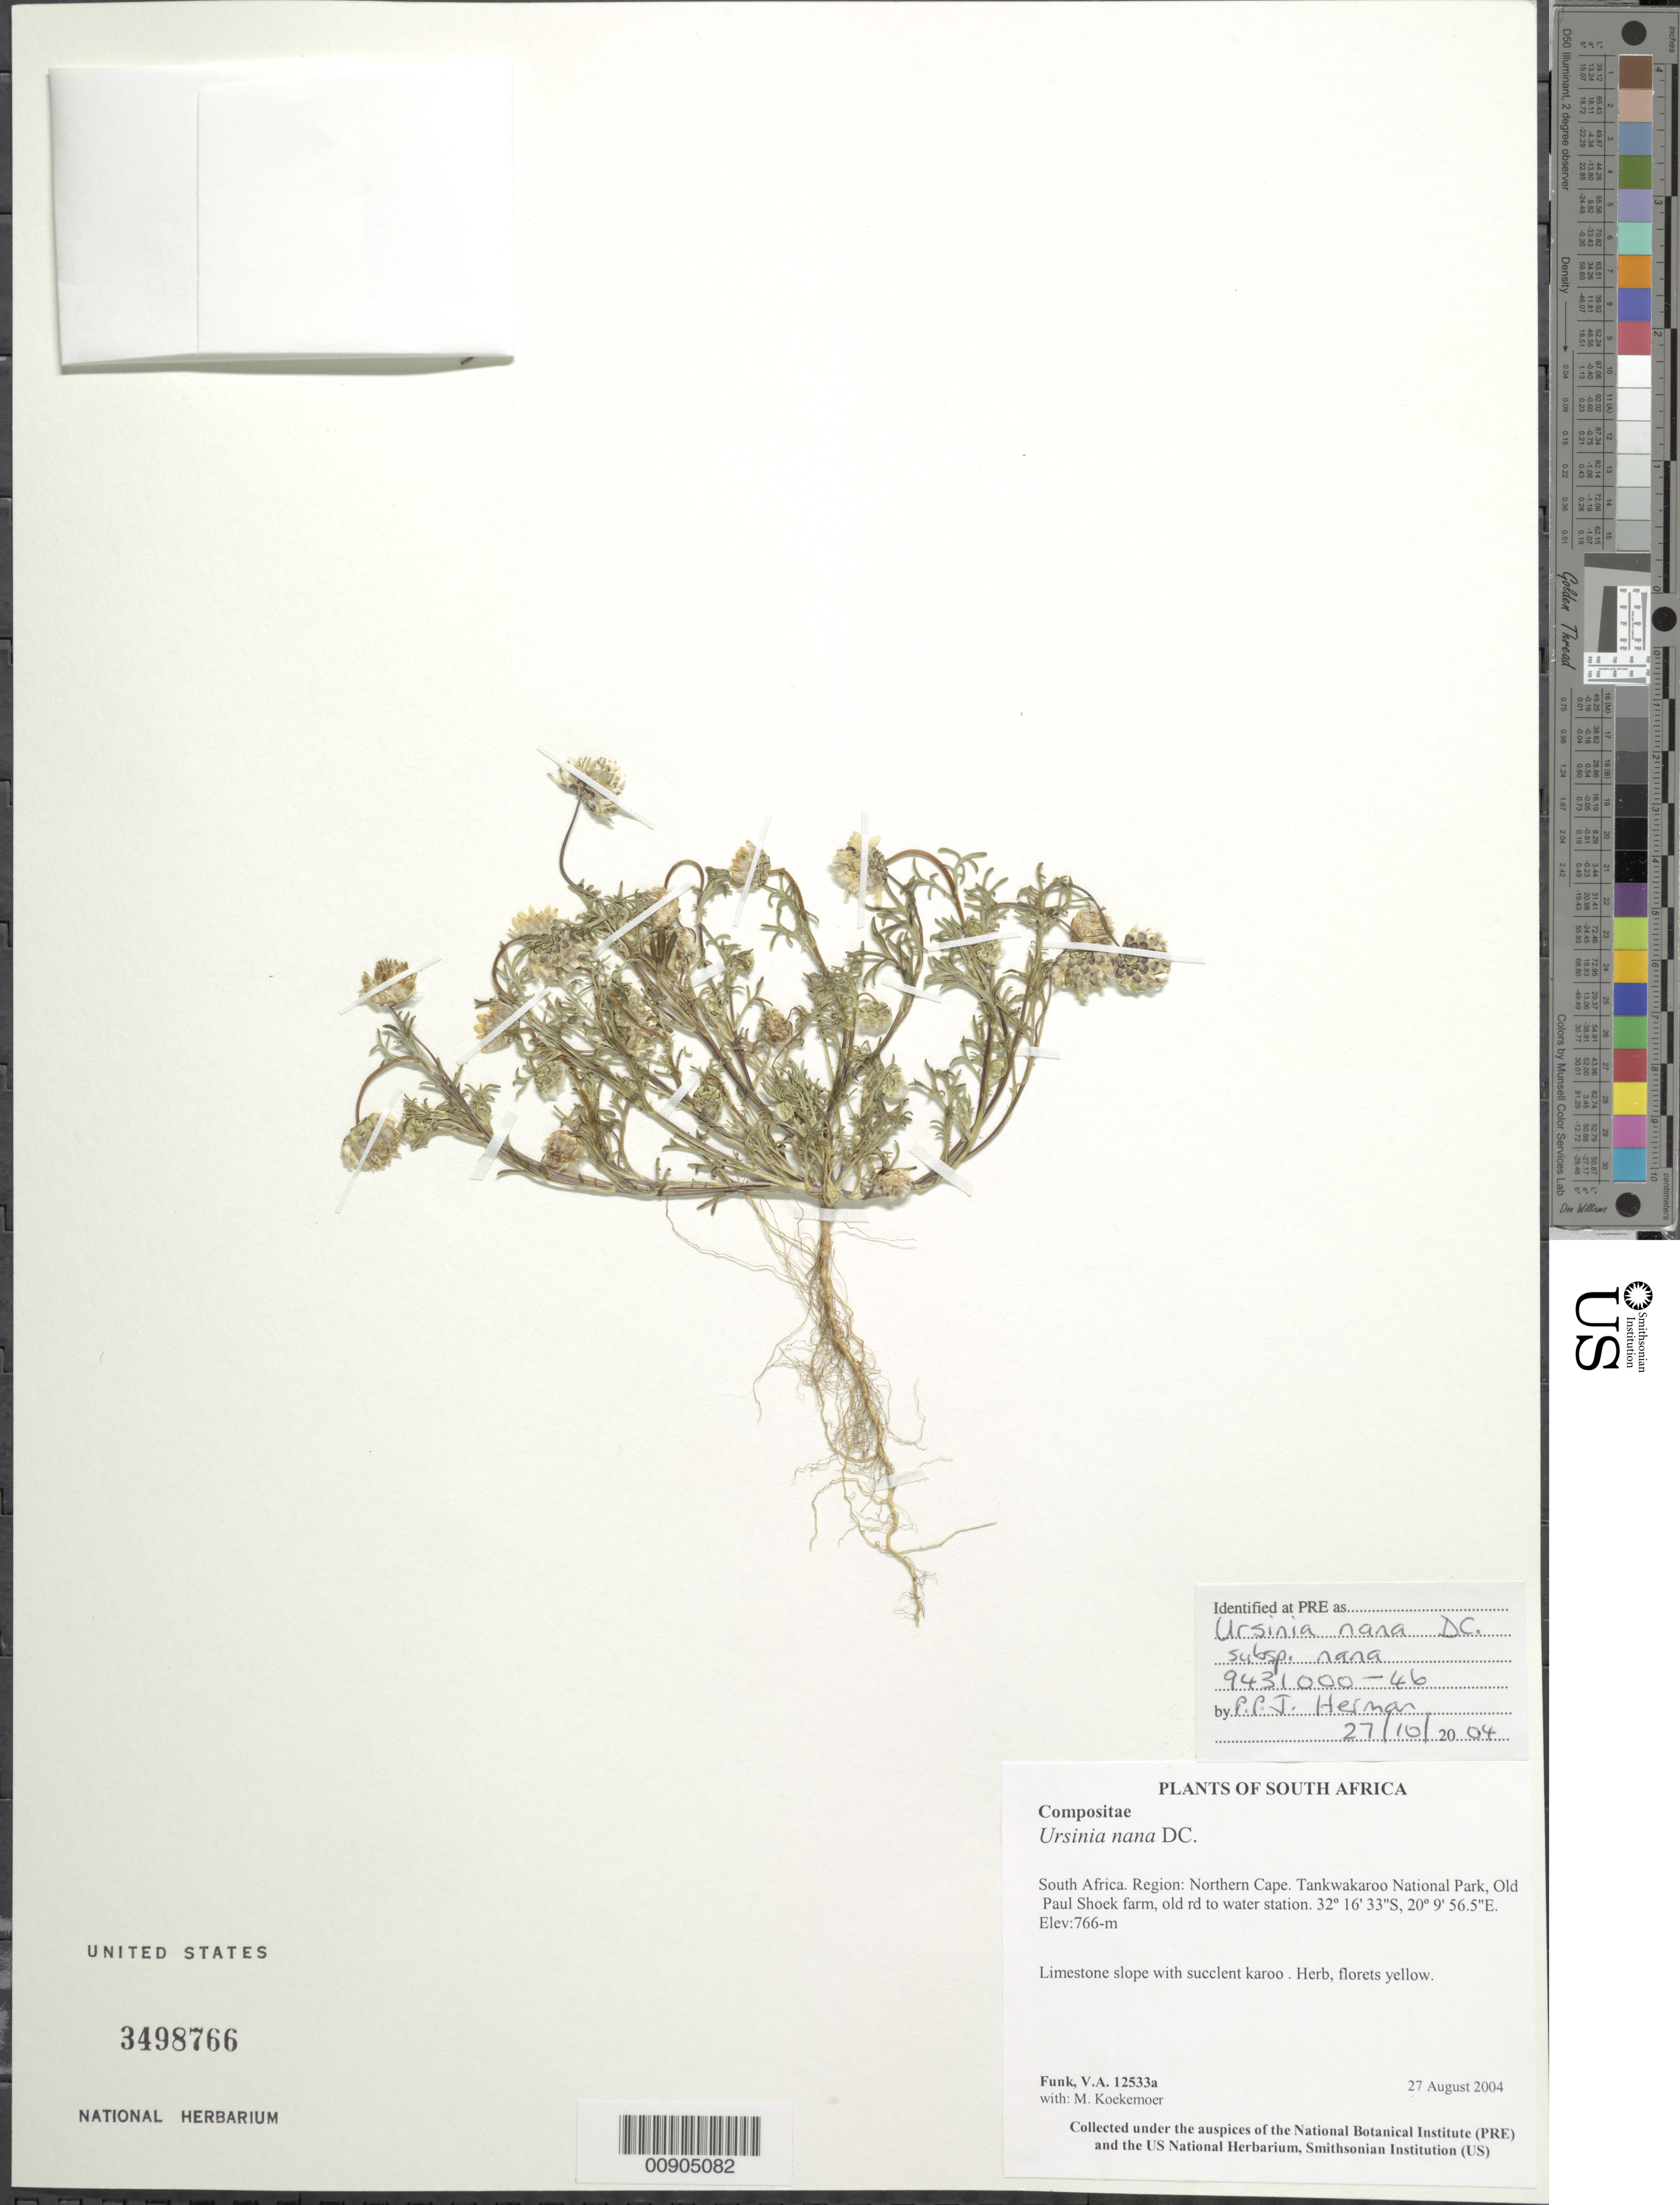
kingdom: Plantae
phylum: Tracheophyta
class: Magnoliopsida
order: Asterales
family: Asteraceae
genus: Ursinia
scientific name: Ursinia nana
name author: DC.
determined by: Herman, P. P. J.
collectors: V. Funk & M. Koekemoer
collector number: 12533a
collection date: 2004-08-27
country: South Africa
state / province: Northern Cape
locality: Tankwakaroo National Park, Old Paul Shoek farm, old road to water station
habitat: Limestone slope with succulent karoo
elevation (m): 766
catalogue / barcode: US 3498766